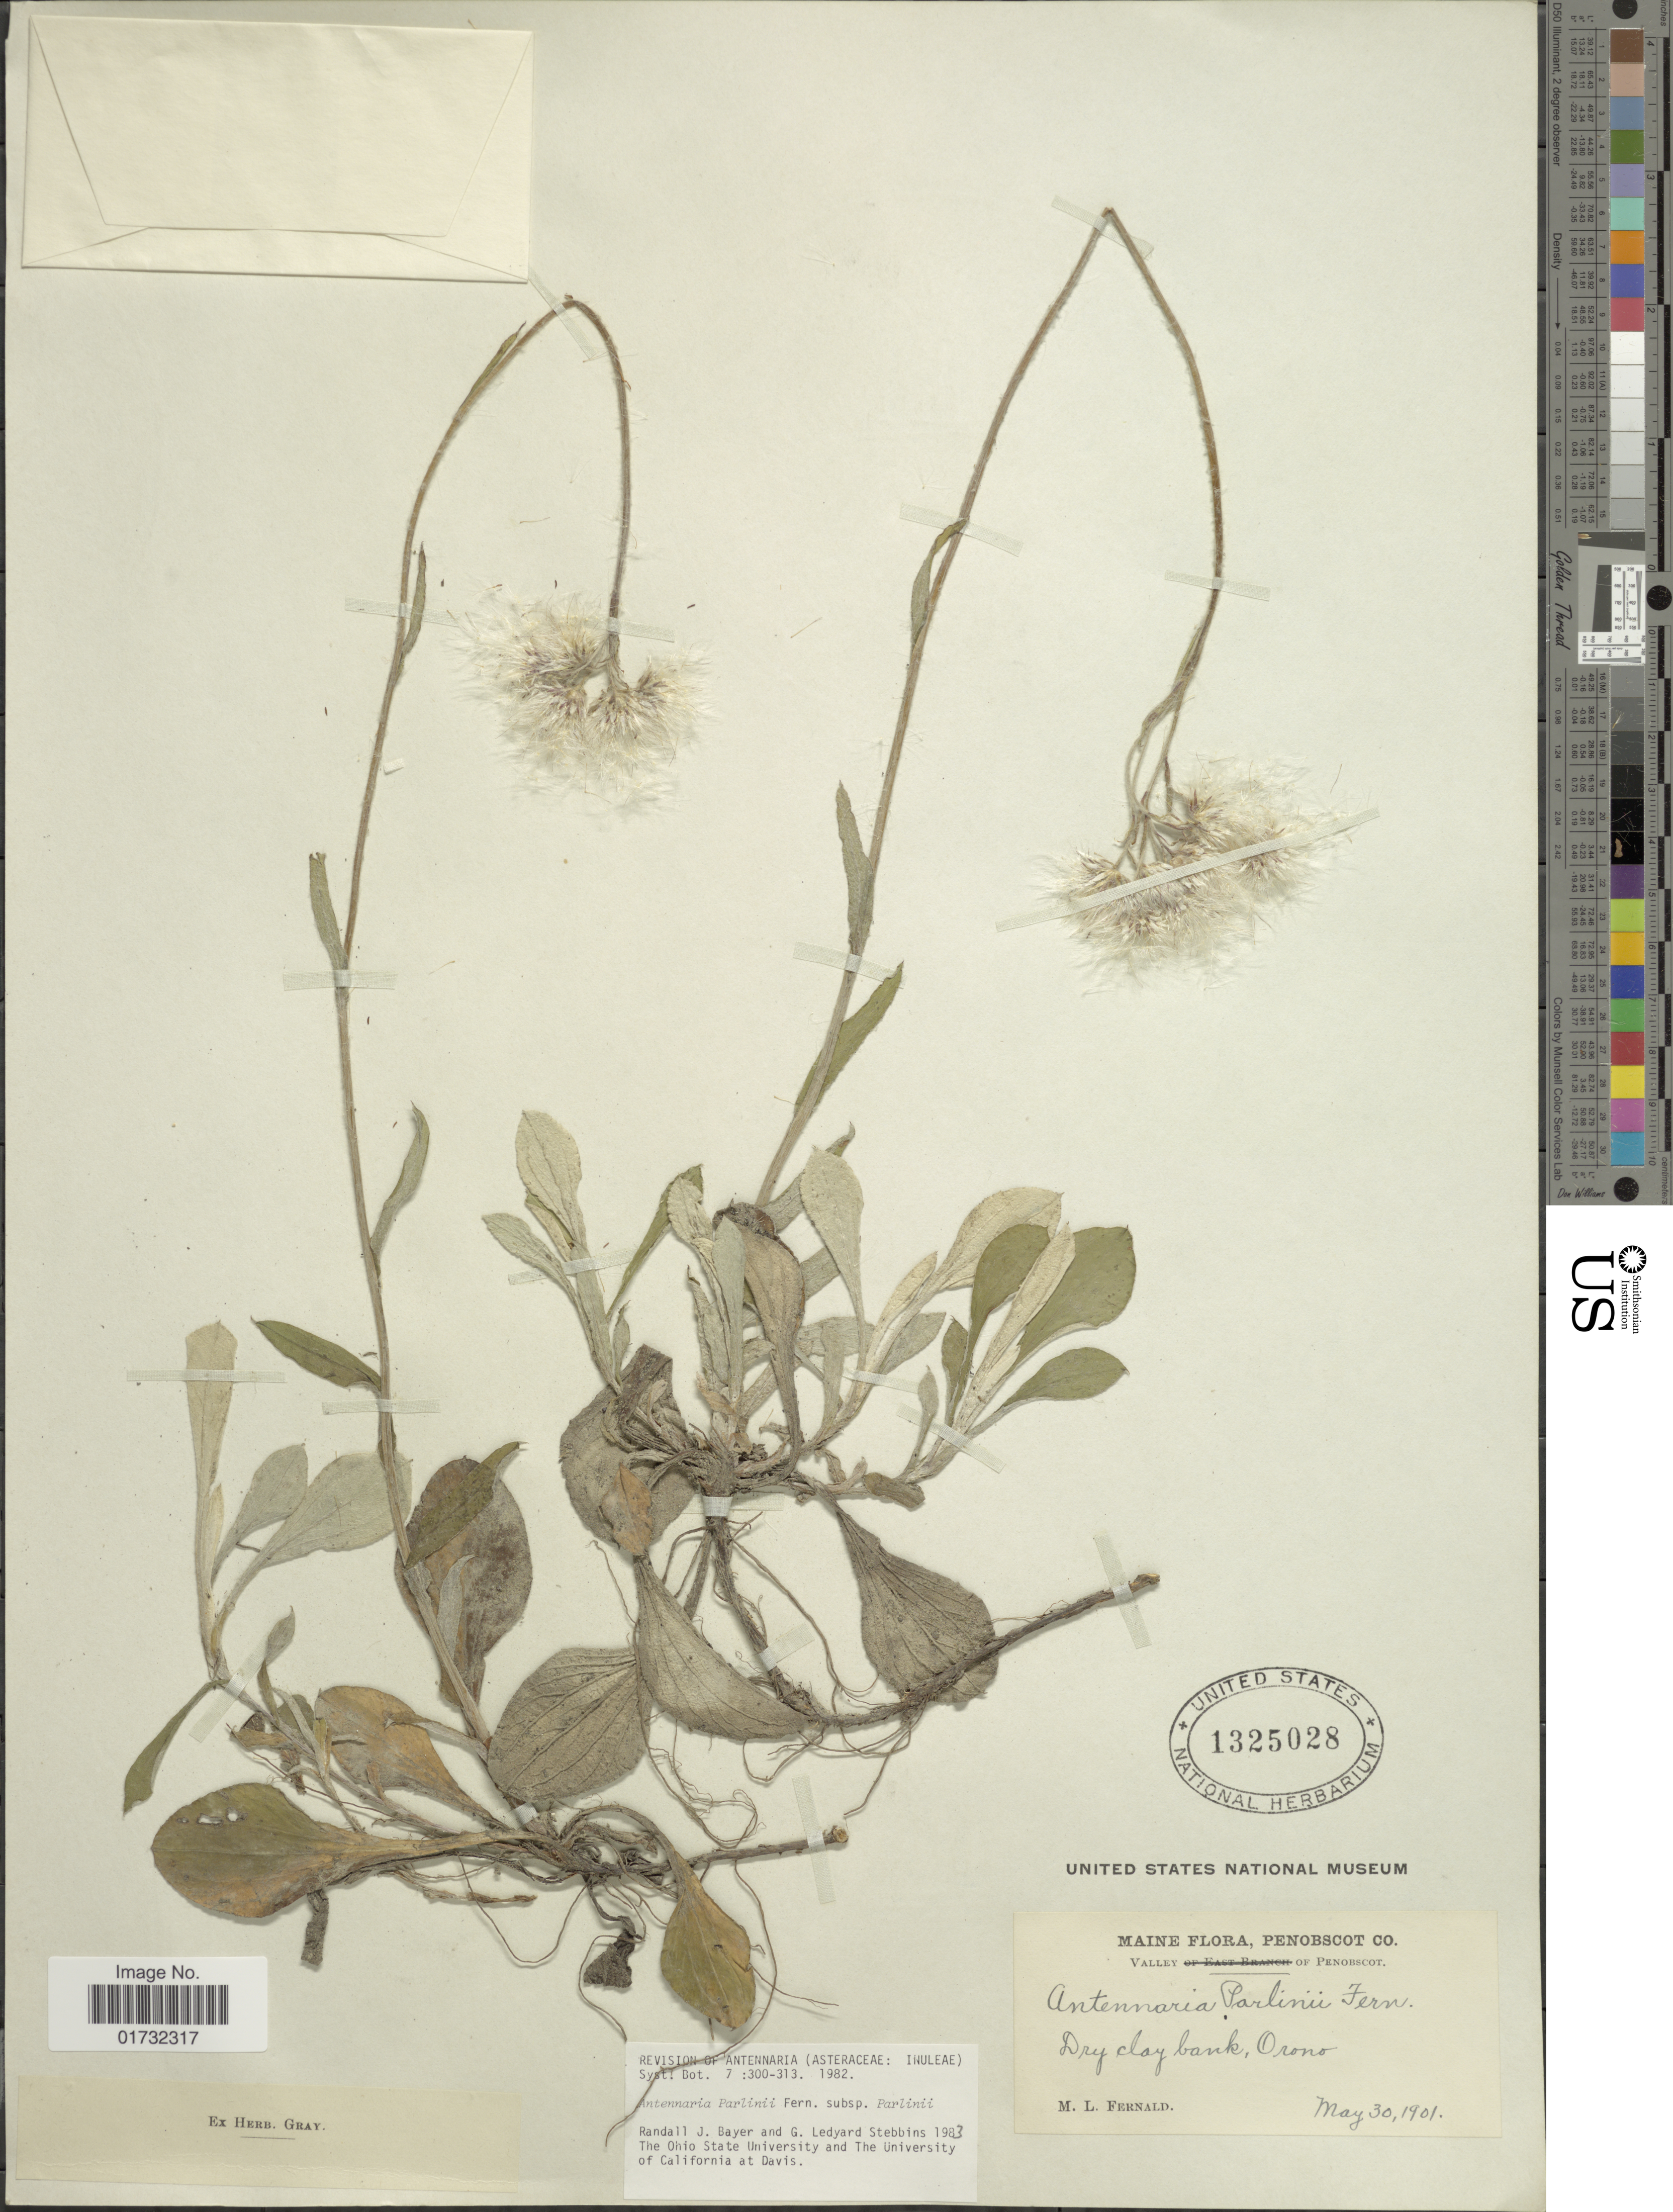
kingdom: Plantae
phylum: Tracheophyta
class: Magnoliopsida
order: Asterales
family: Asteraceae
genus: Antennaria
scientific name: Antennaria parlinii subsp. parlinii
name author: Fernald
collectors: M. L. Fernald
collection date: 1901-05-30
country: United States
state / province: Maine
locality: Penobscot Co. Valley of Penobscot. Orono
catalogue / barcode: US 1325028